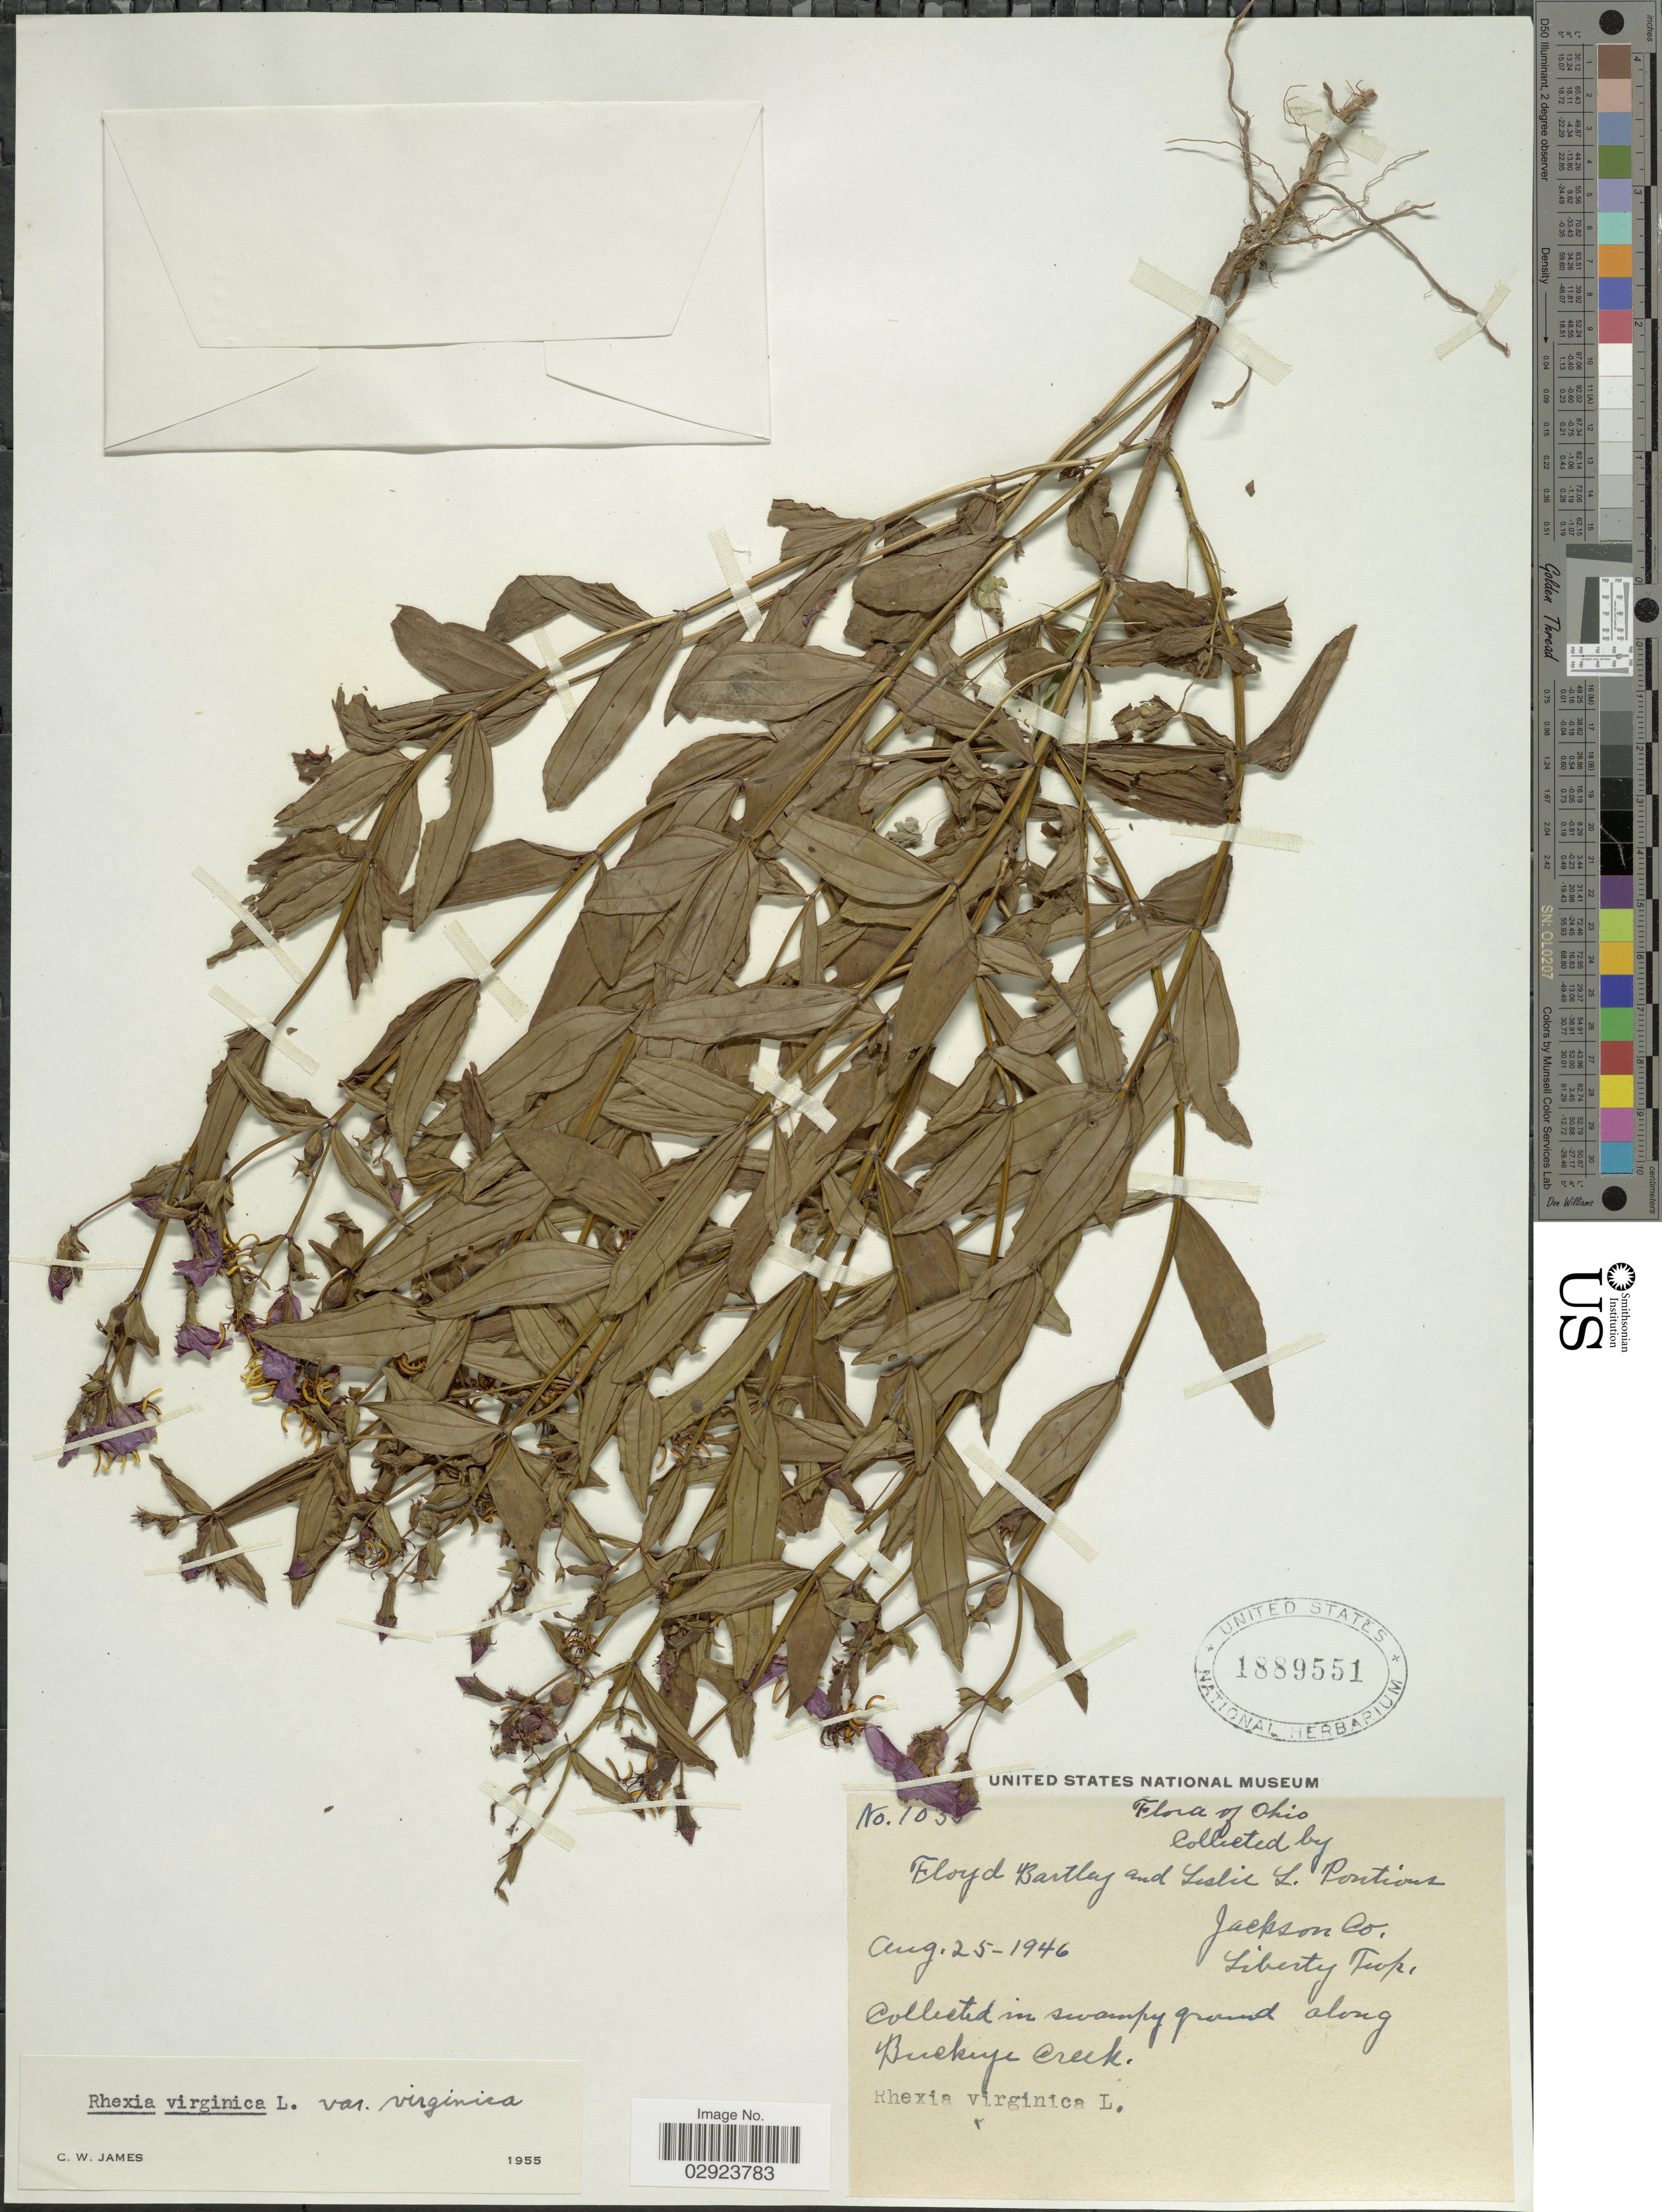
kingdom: Plantae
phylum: Tracheophyta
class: Magnoliopsida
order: Myrtales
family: Melastomataceae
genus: Rhexia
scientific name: Rhexia virginica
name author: L.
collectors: F. Bartley & L. L. Pontious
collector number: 103!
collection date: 1946-08-25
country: United States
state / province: Ohio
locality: Jackson Co. Liberty Twp. In swampy ground along Buckeye Creek.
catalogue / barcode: US 1889551